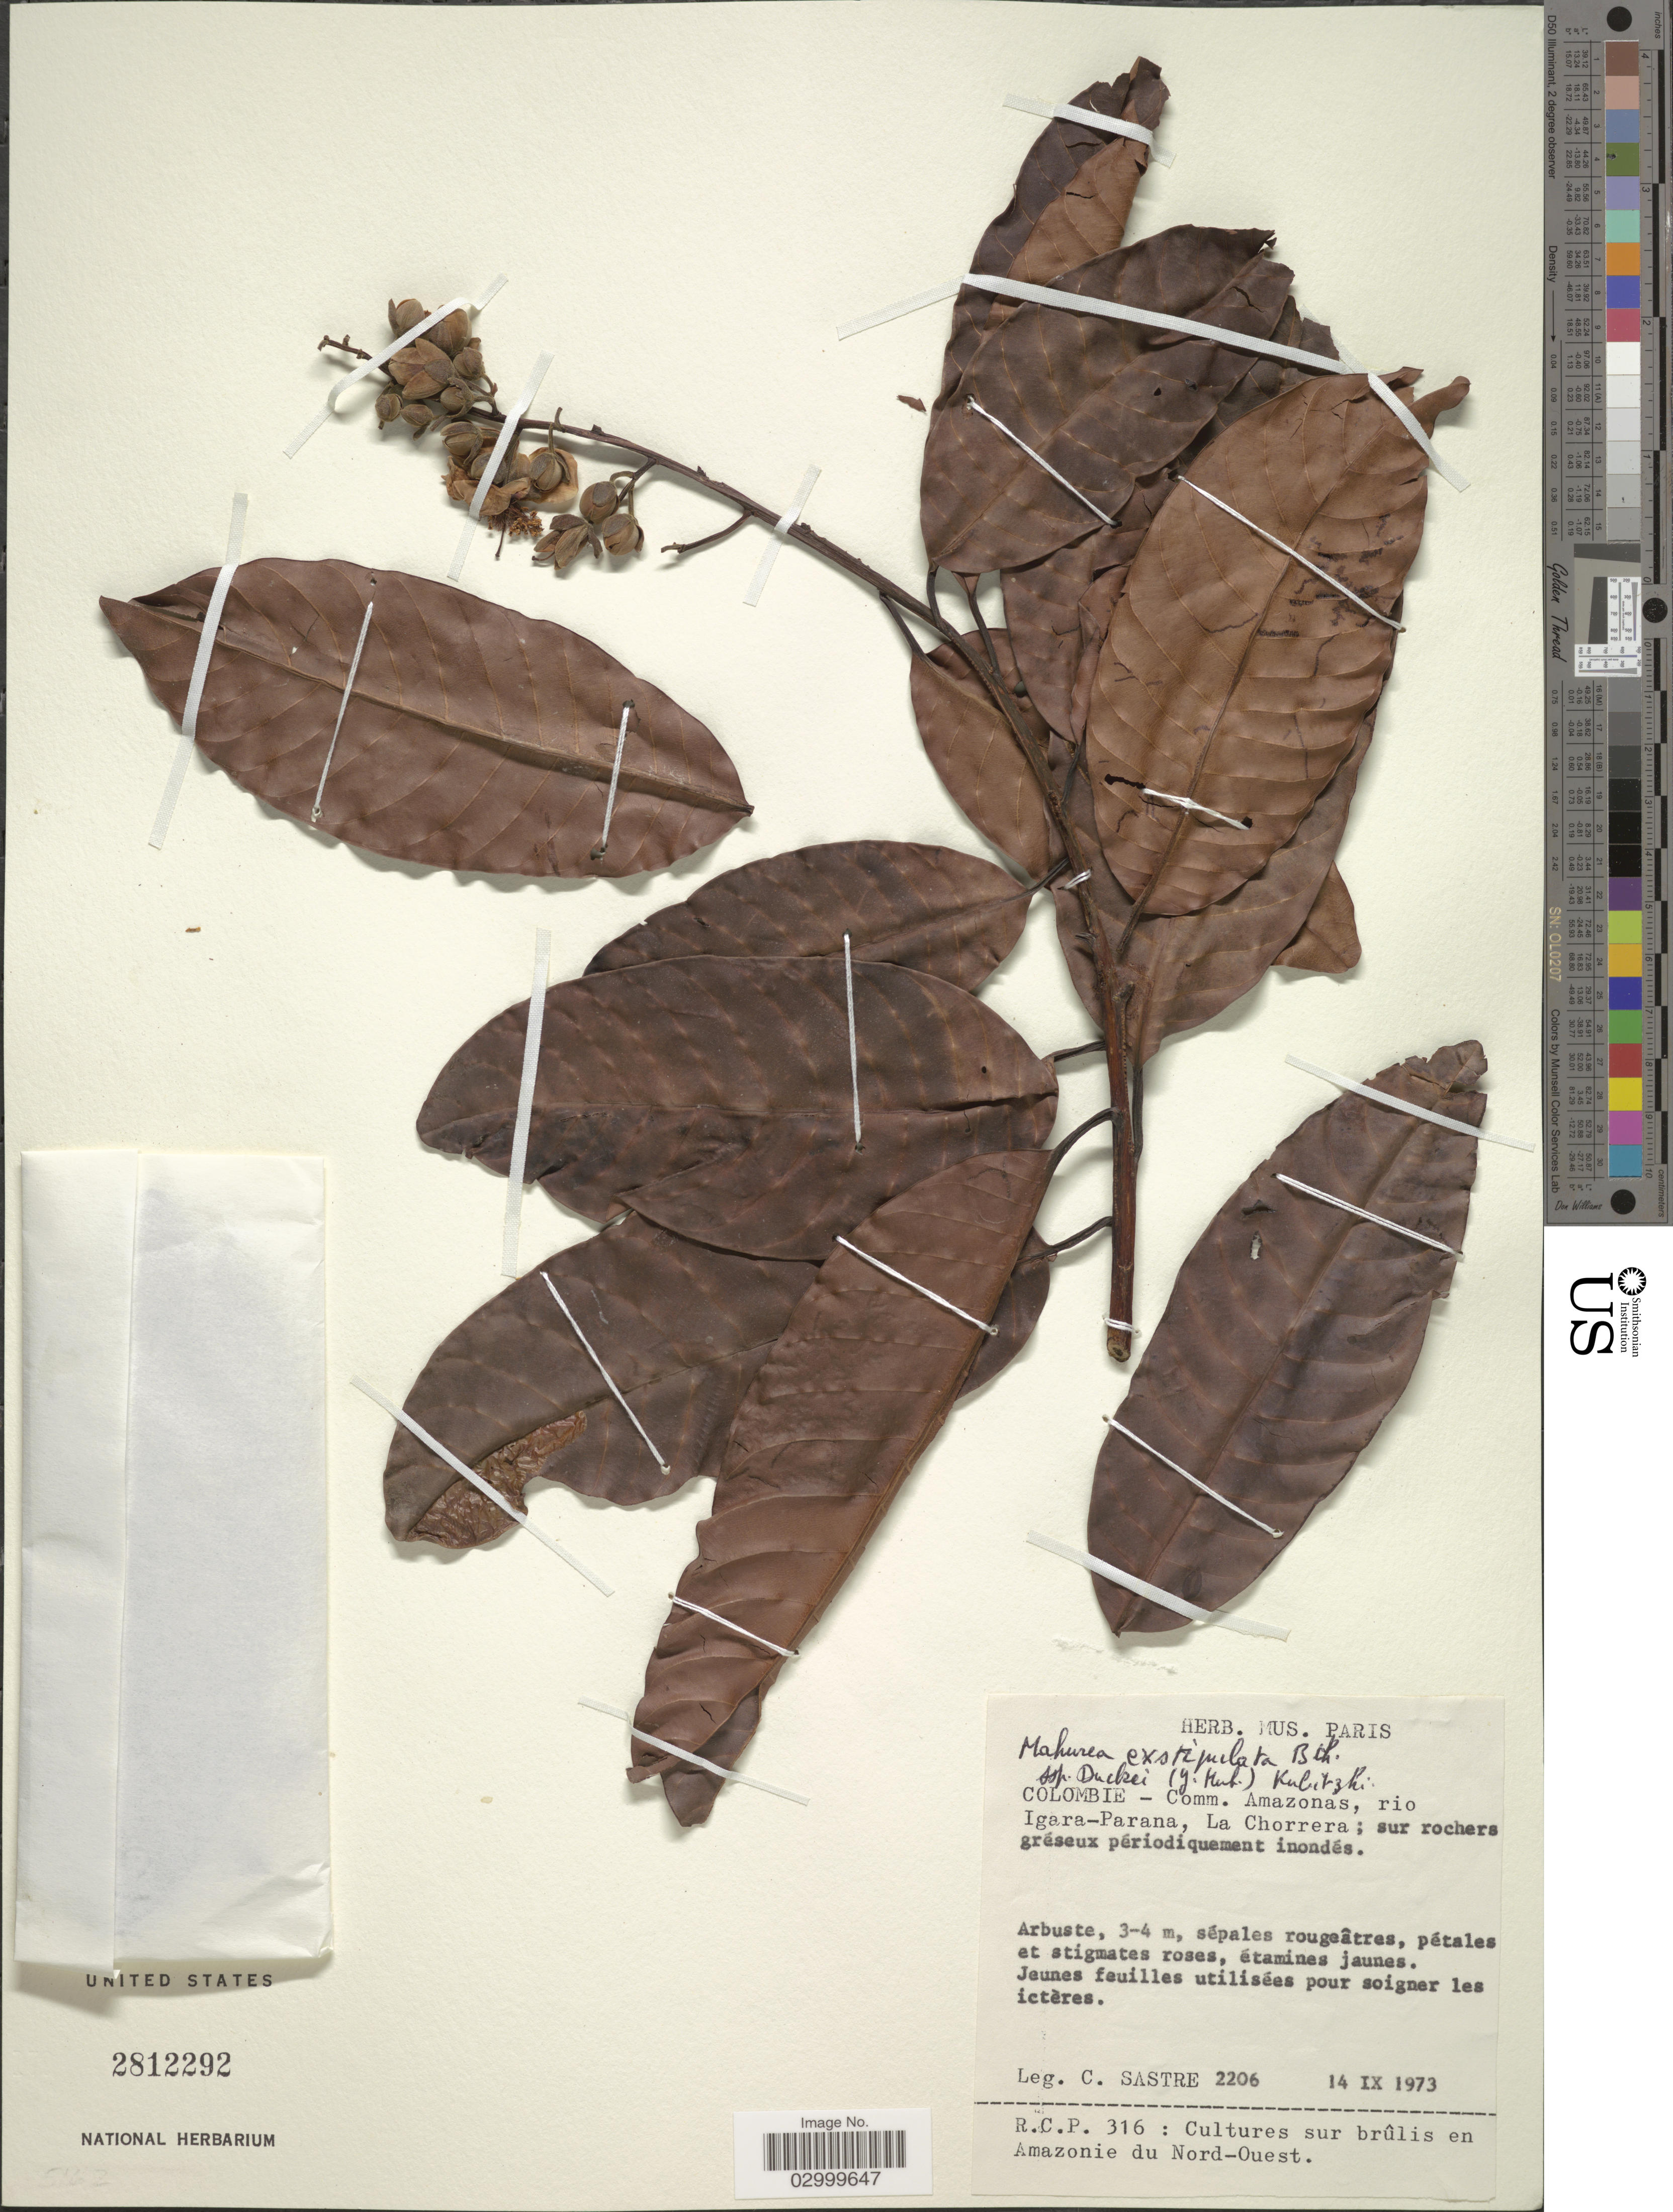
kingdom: Plantae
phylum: Tracheophyta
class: Magnoliopsida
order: Malpighiales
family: Calophyllaceae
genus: Mahurea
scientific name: Mahurea exstipulata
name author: Benth.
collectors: C. Sastre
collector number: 2206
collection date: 1973-09-14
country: Colombia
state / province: Amazônas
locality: Comm. Amazonas, rio Igara-Parana, La Chorrera.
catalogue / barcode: US 2812292